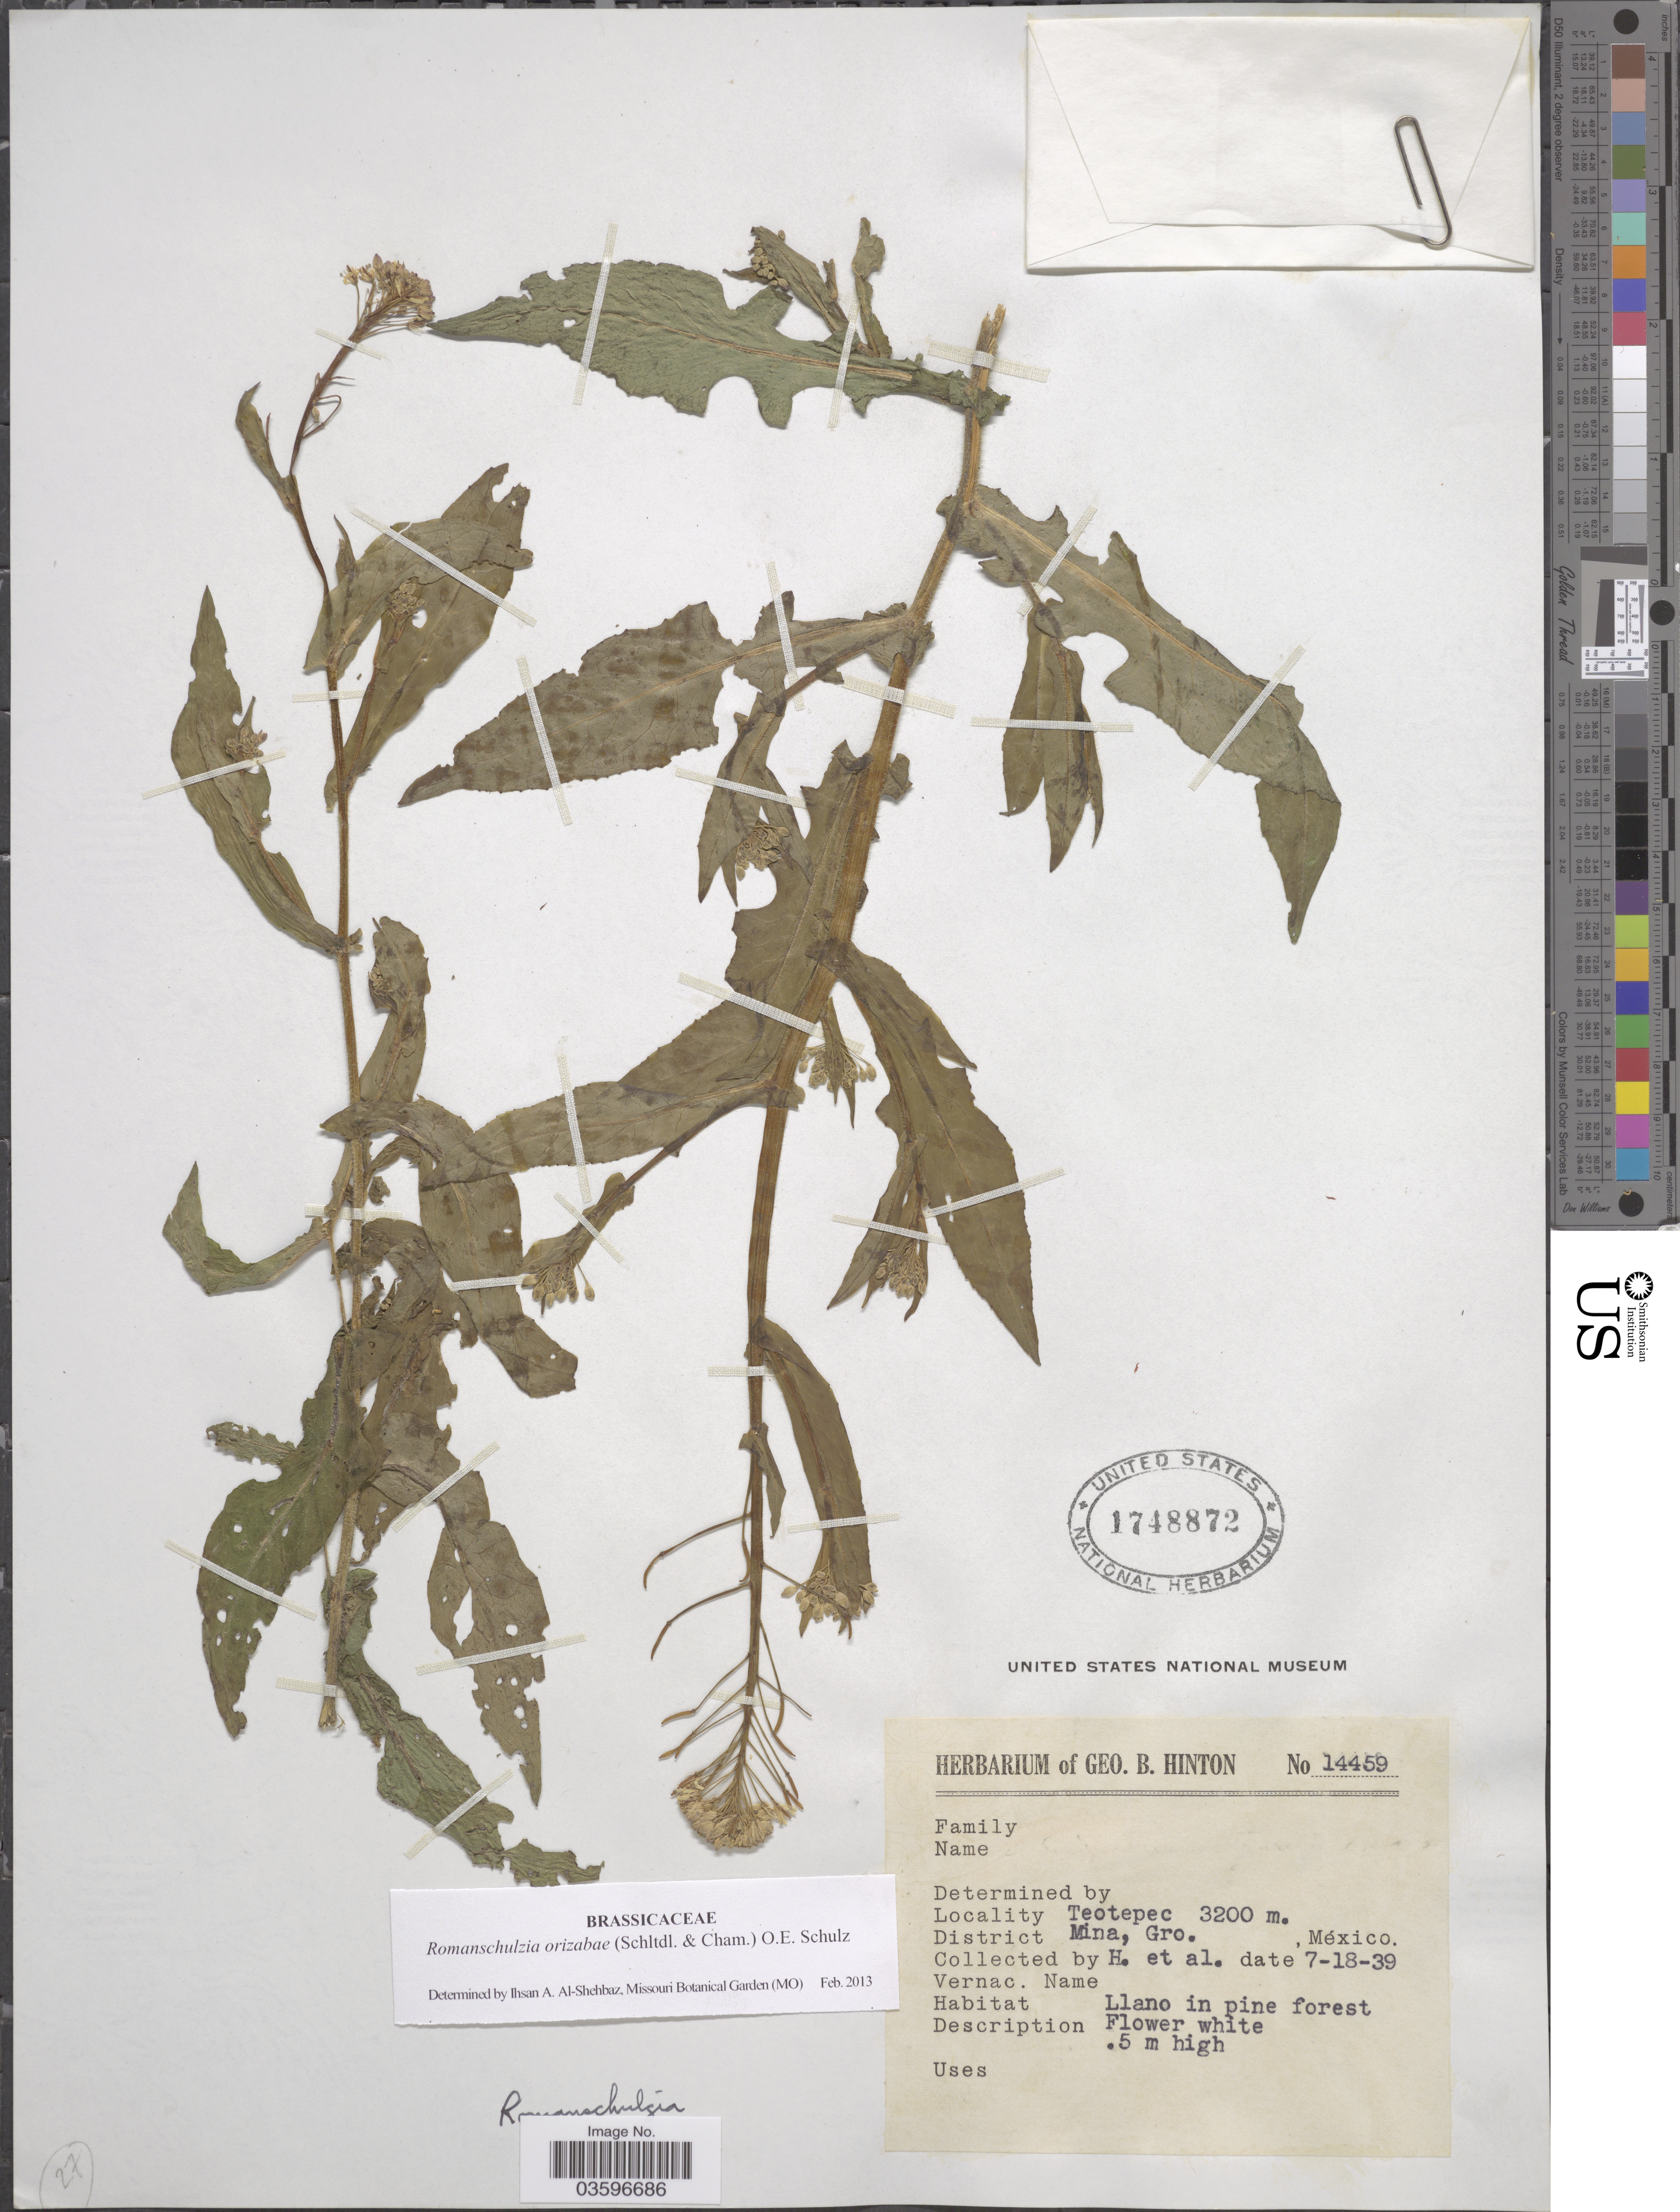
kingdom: Plantae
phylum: Tracheophyta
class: Magnoliopsida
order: Brassicales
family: Brassicaceae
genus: Romanschulzia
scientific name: Romanschulzia orizabae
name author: (Schltdl. & Cham.) O.E. Schulz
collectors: G. B. Hinton & et al.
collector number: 14459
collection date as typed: Transcribed d/m/y: 18/7/39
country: Mexico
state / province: Guerrero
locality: Teotepec, District Mina.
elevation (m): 3200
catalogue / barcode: US 1748872